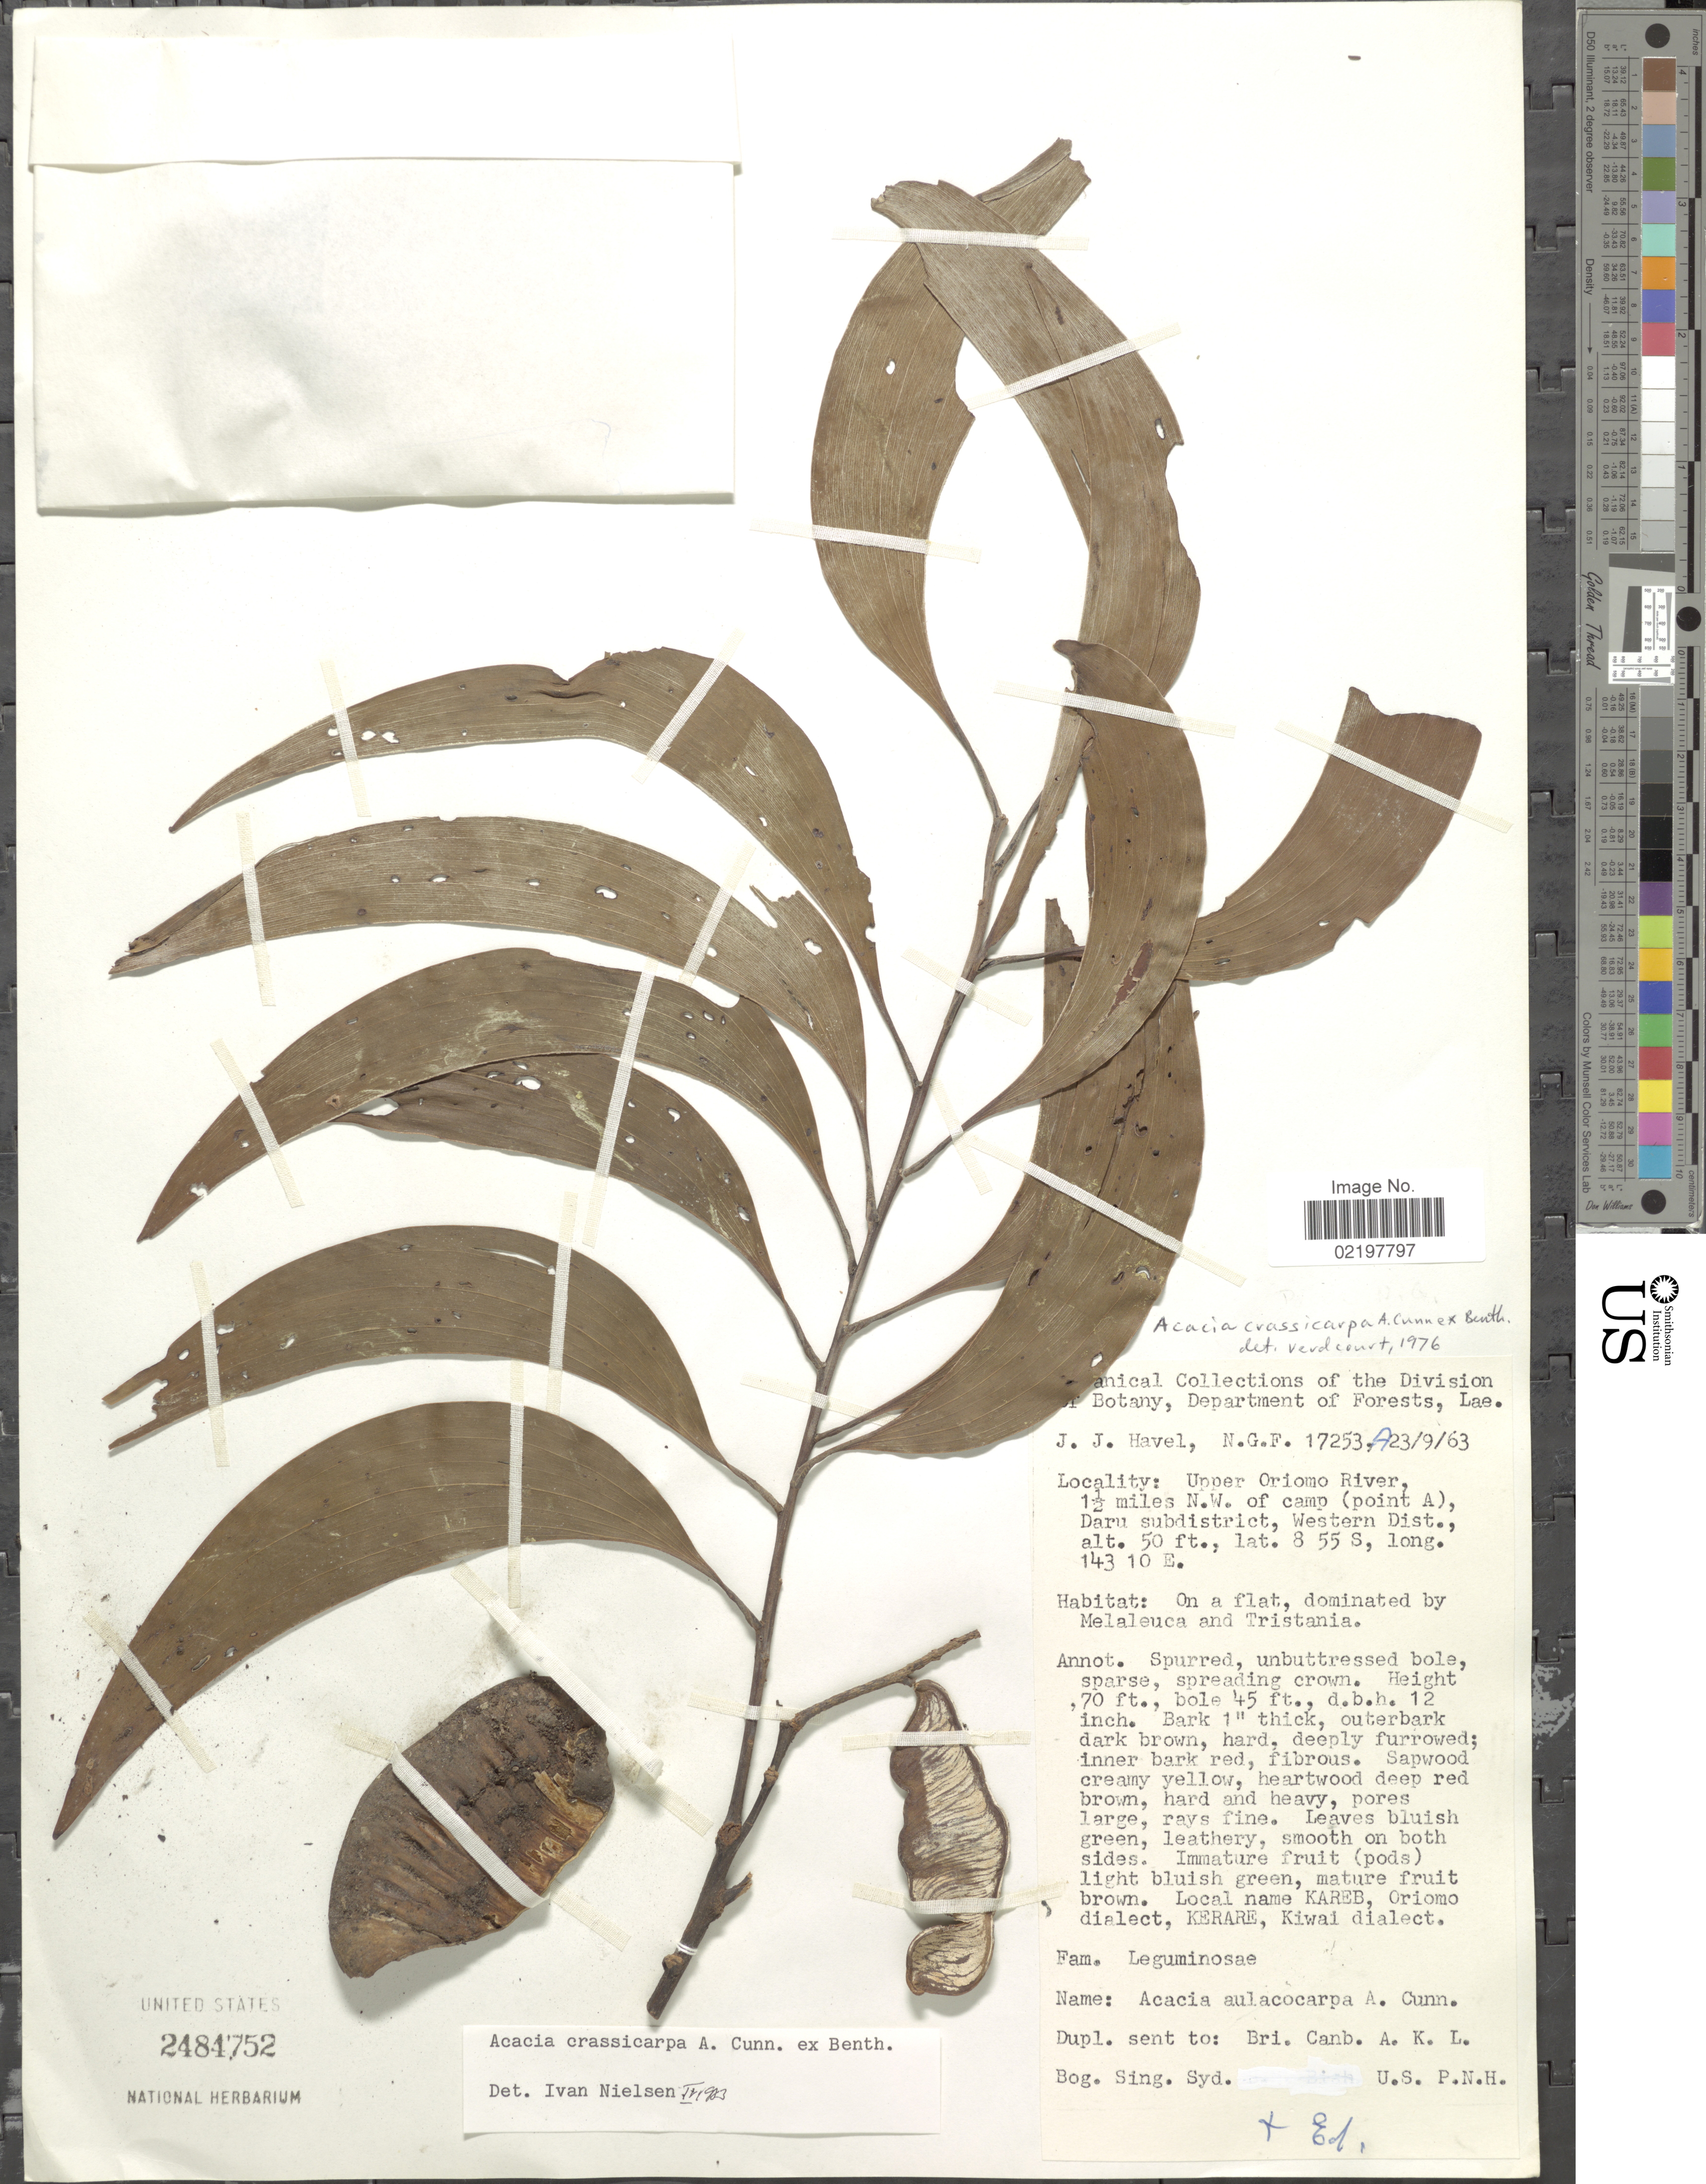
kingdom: Plantae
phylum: Tracheophyta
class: Magnoliopsida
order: Fabales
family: Fabaceae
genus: Acacia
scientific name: Acacia crassicarpa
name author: A. Cunn.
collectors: J. Havel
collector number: N.G.F. 17253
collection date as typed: Transcribed d/m/y: 23/9/63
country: Papua New Guinea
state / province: Manus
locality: Upper Oriomo River, 1½ miles N.W. of camp (point A), Daru District, Western District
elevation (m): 15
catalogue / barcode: US 2484752